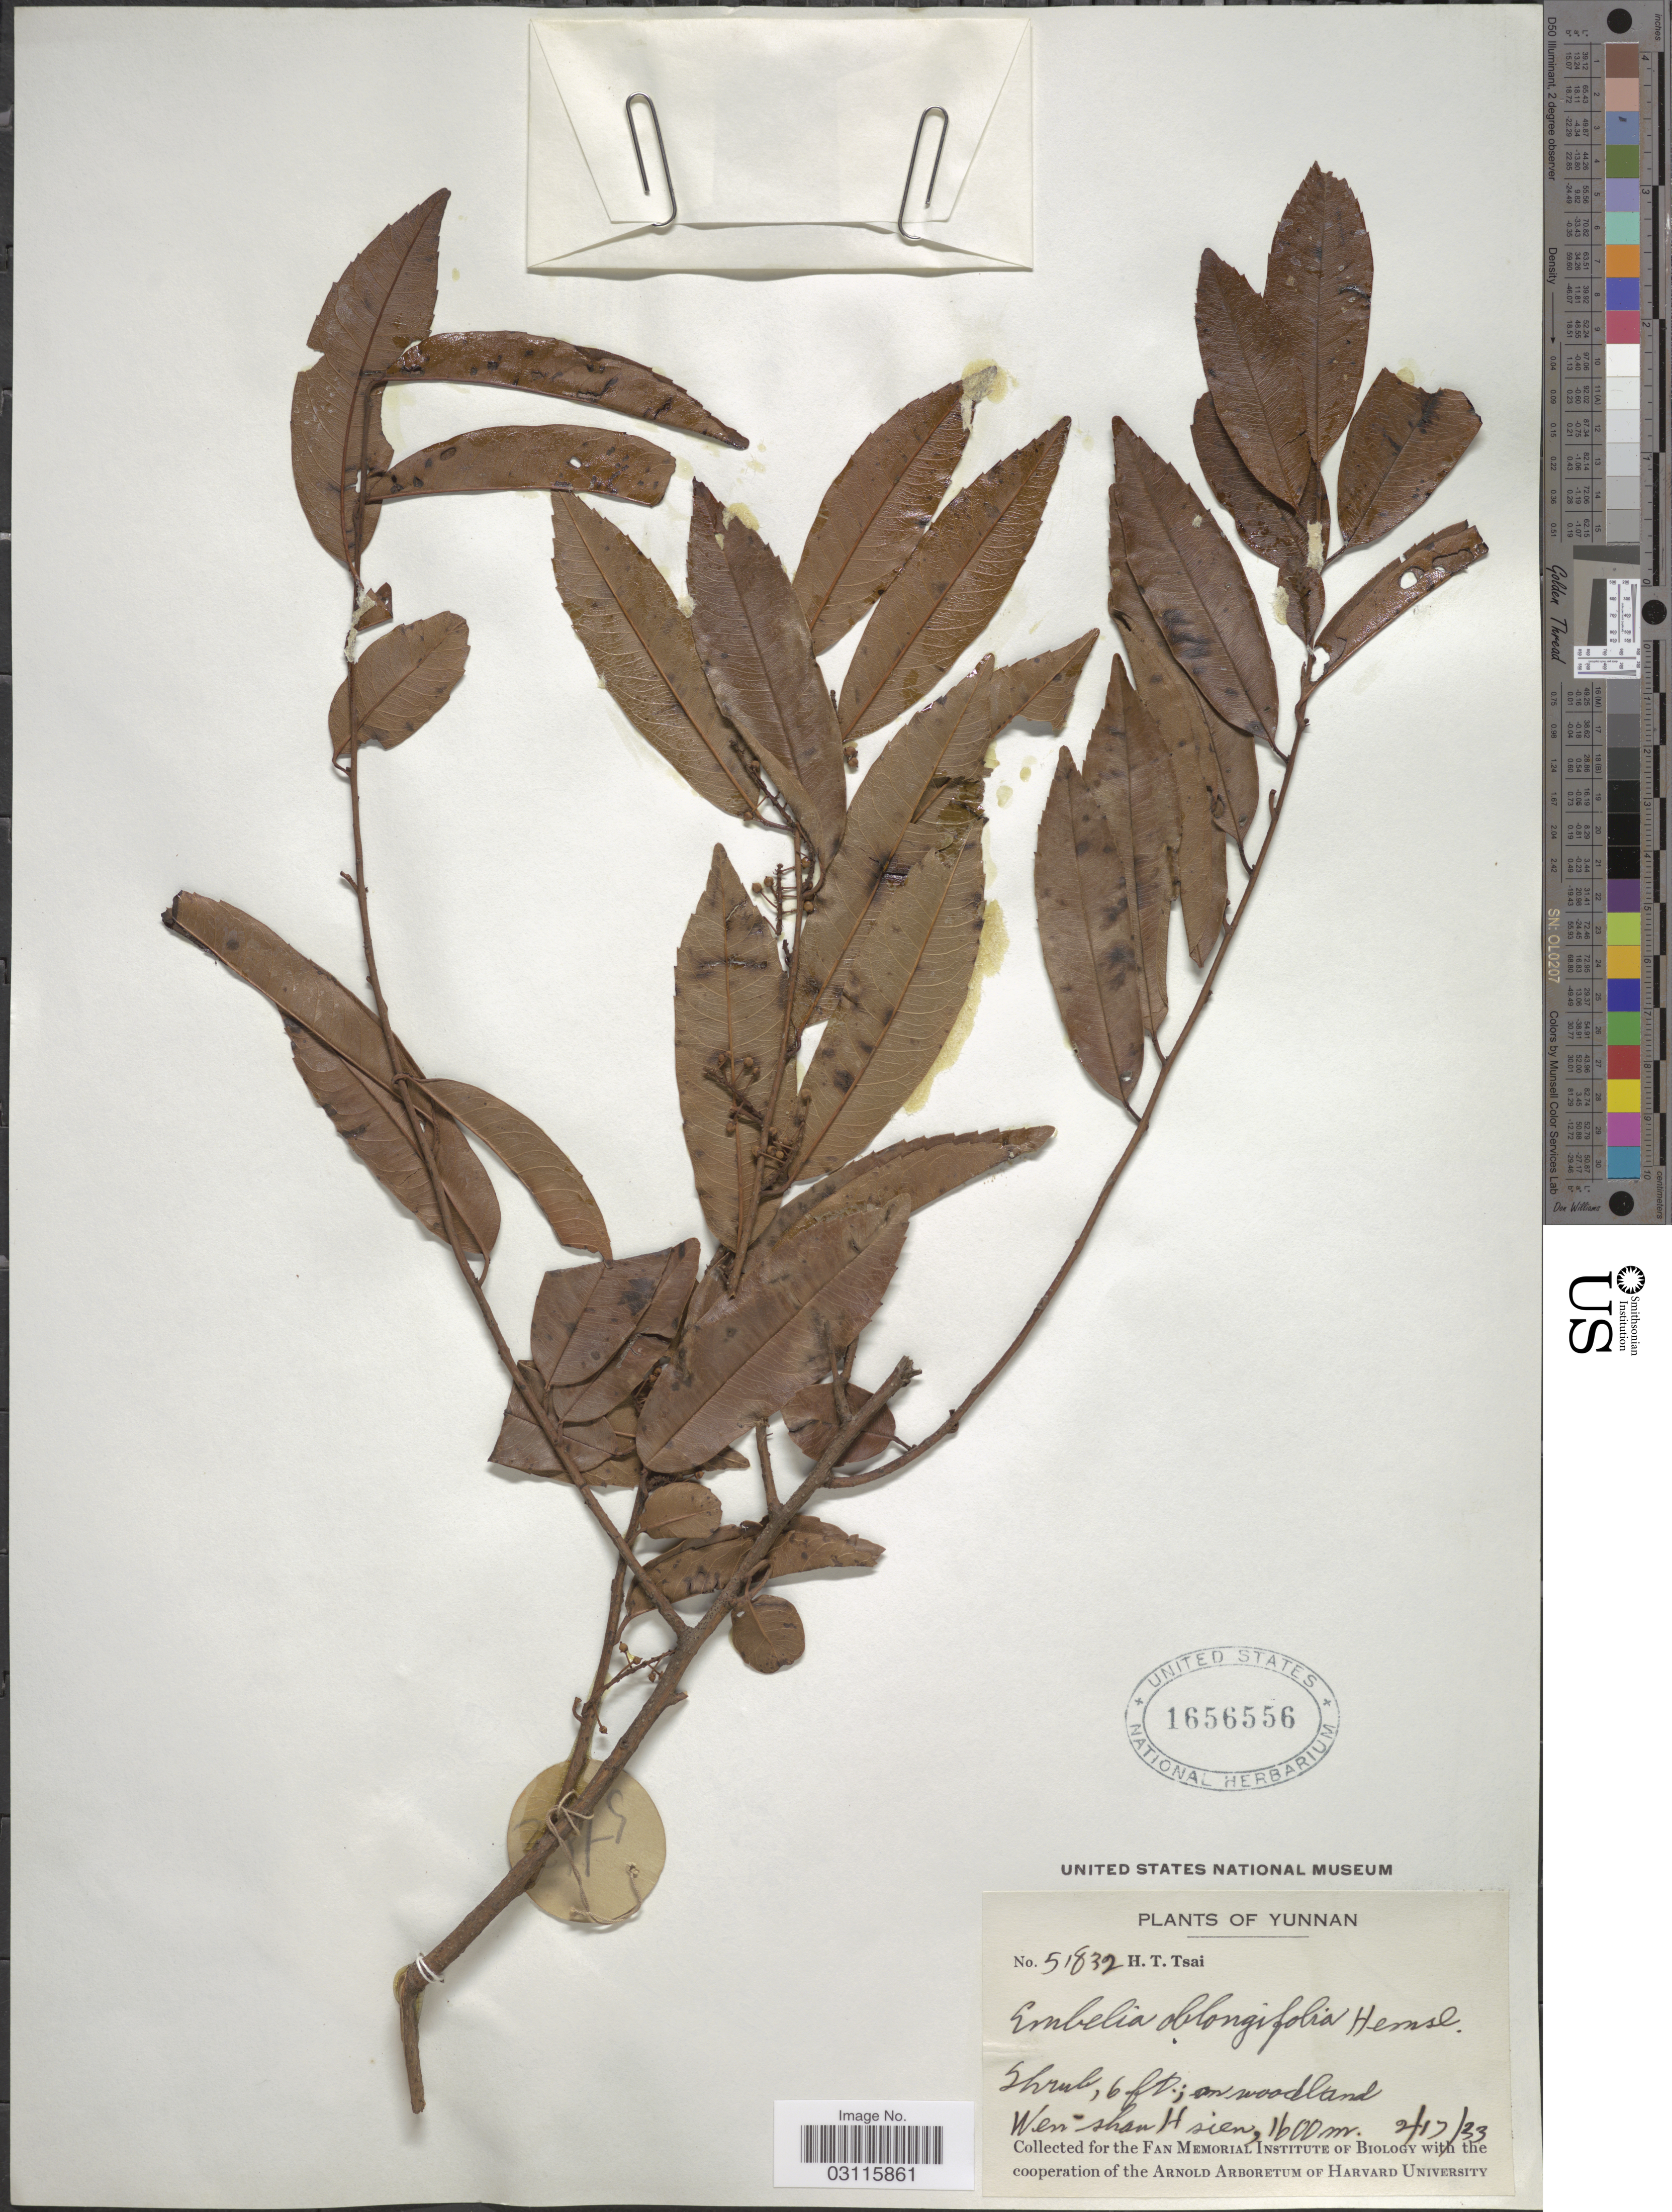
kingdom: Plantae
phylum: Tracheophyta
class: Magnoliopsida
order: Ericales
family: Primulaceae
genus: Embelia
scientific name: Embelia oblongifolia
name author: Hemsl.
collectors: H. Tsai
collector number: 51832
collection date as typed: Transcribed d/m/y: 17/2/33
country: China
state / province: Yunnan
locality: On woodland. Wen-shan Hsien.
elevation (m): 1600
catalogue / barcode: US 1656556